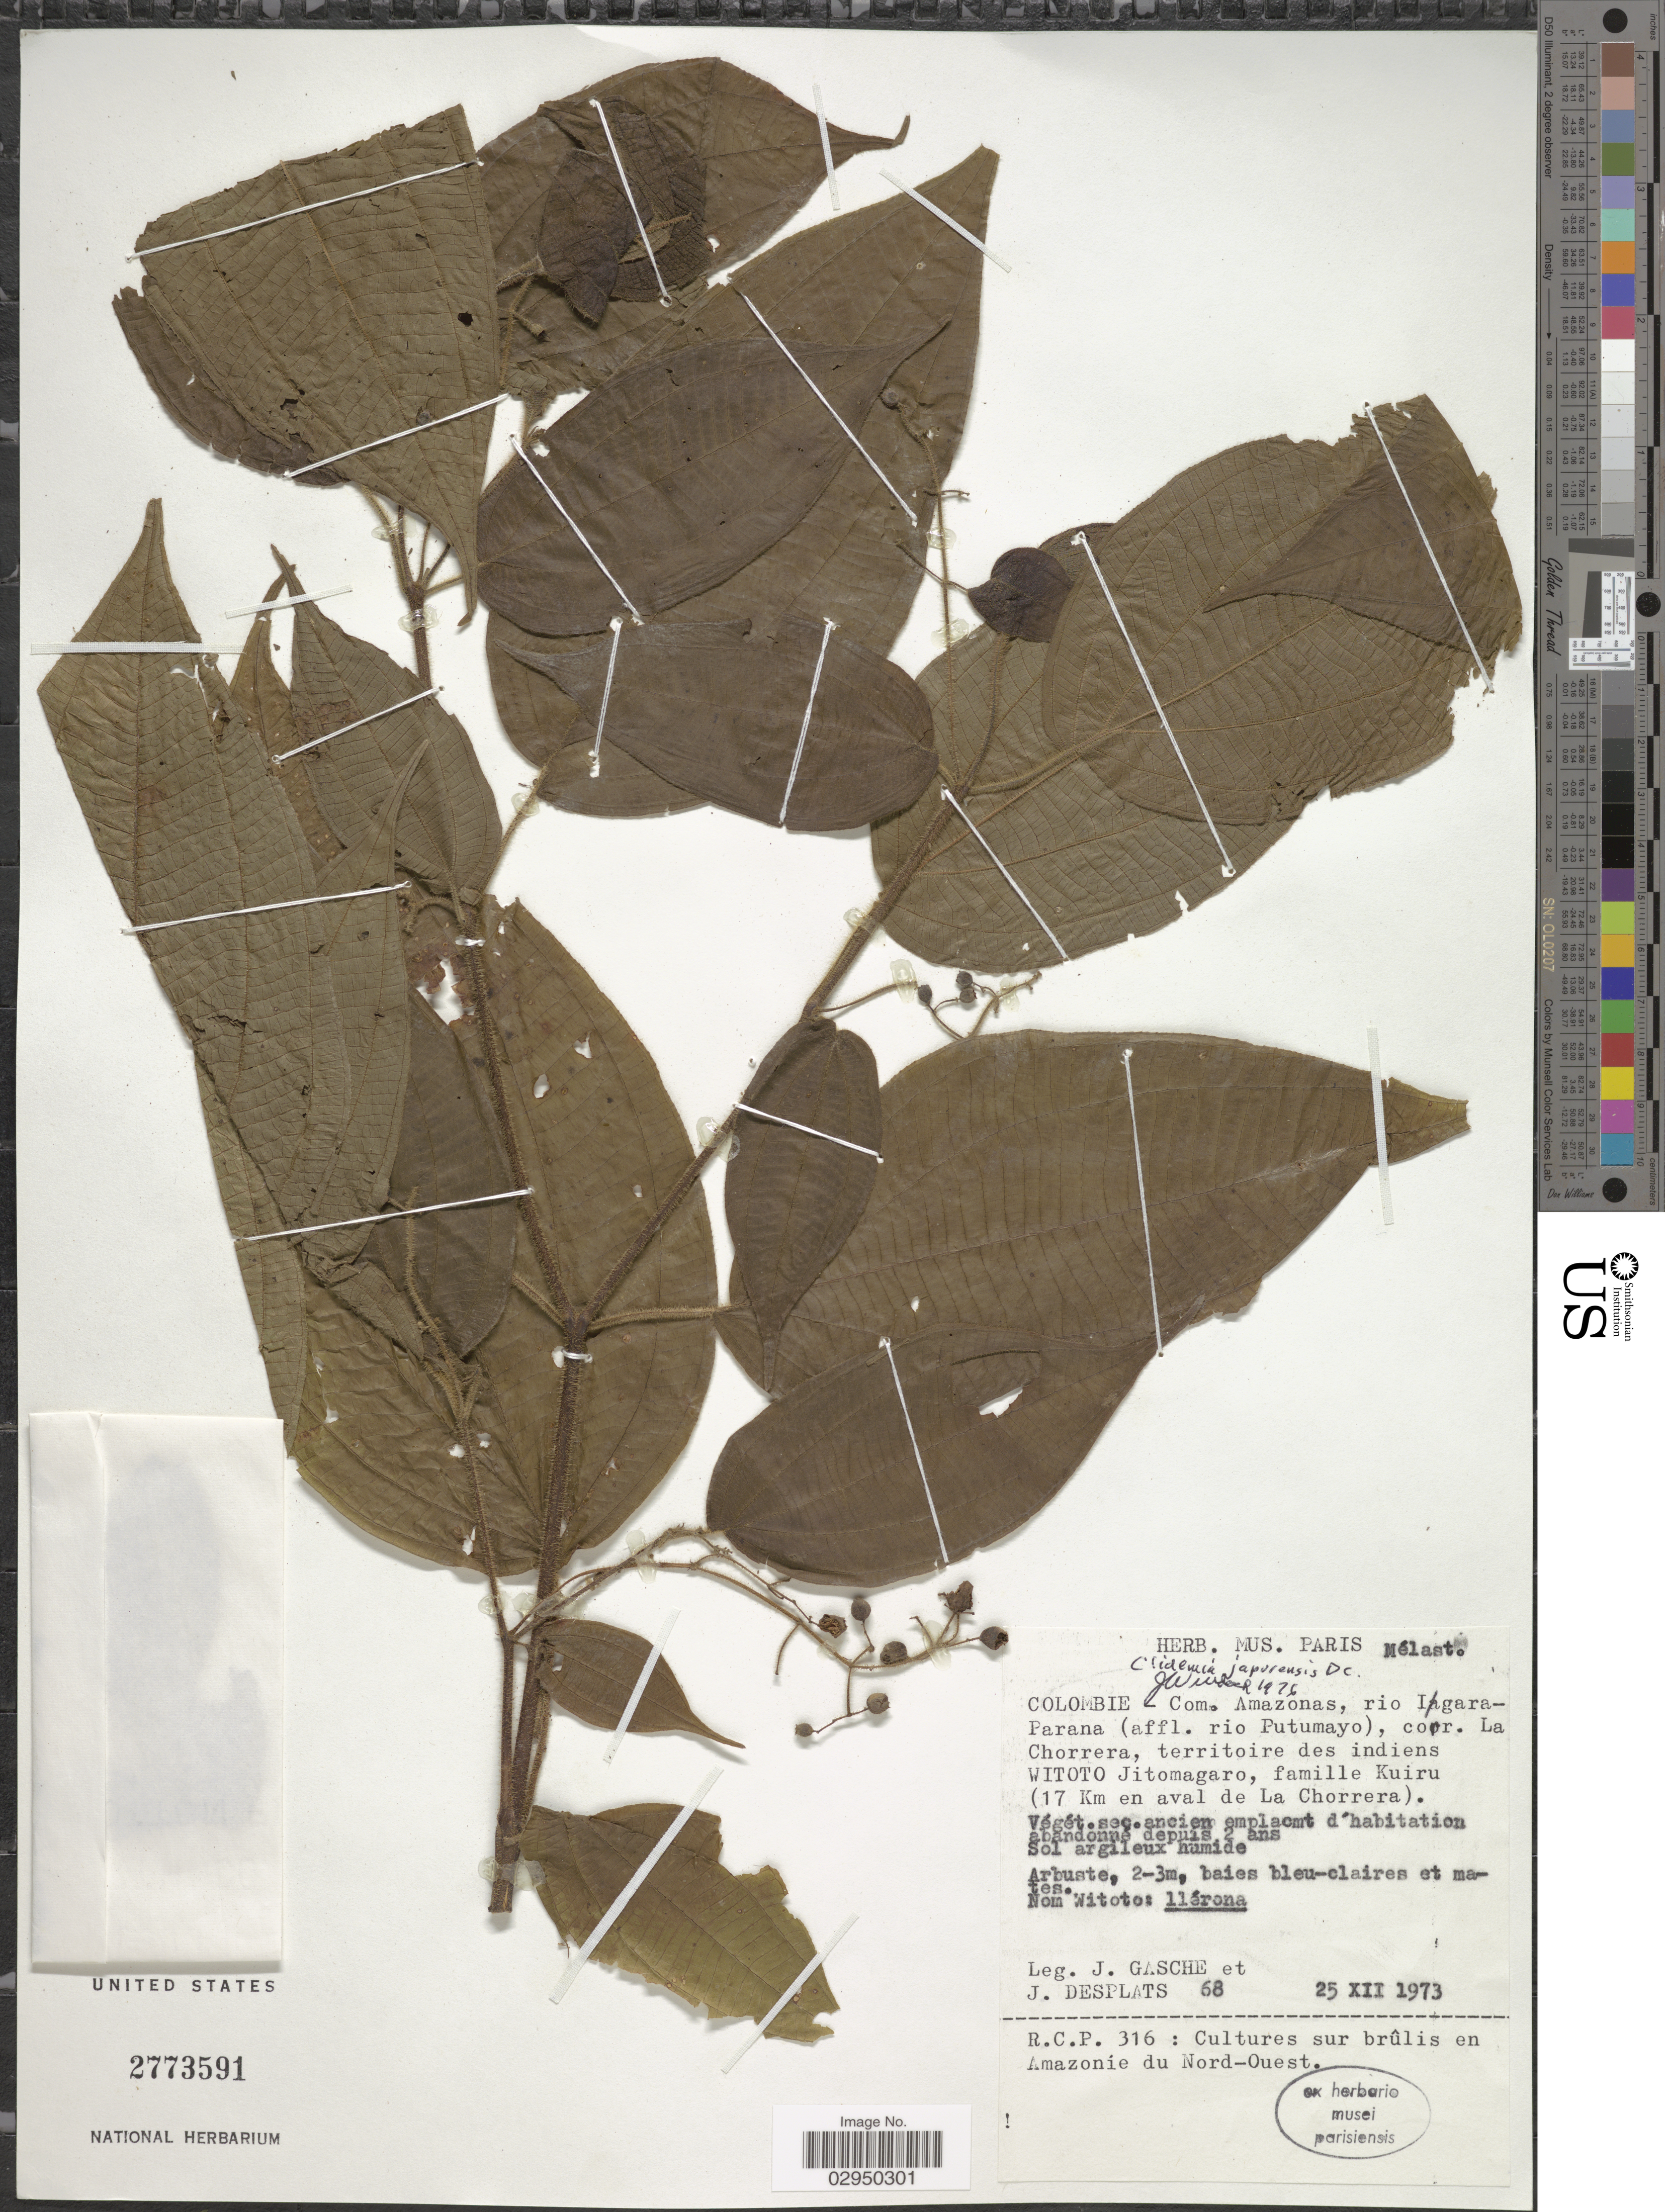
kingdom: Plantae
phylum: Tracheophyta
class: Magnoliopsida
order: Myrtales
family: Melastomataceae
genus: Clidemia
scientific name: Clidemia japurensis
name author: DC.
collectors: J. Gasche & J. Desplats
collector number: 68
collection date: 1973-12-25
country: Colombia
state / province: Amazônas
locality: Com. Amazonas, rio Igara-Parana (affl. rio Putumayo), corr. La Chorrera, territoire des indiens WITOTO Jitomagaro, famille Kuiru (17 Km en aval de La Chorrera).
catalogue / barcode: US 2773591